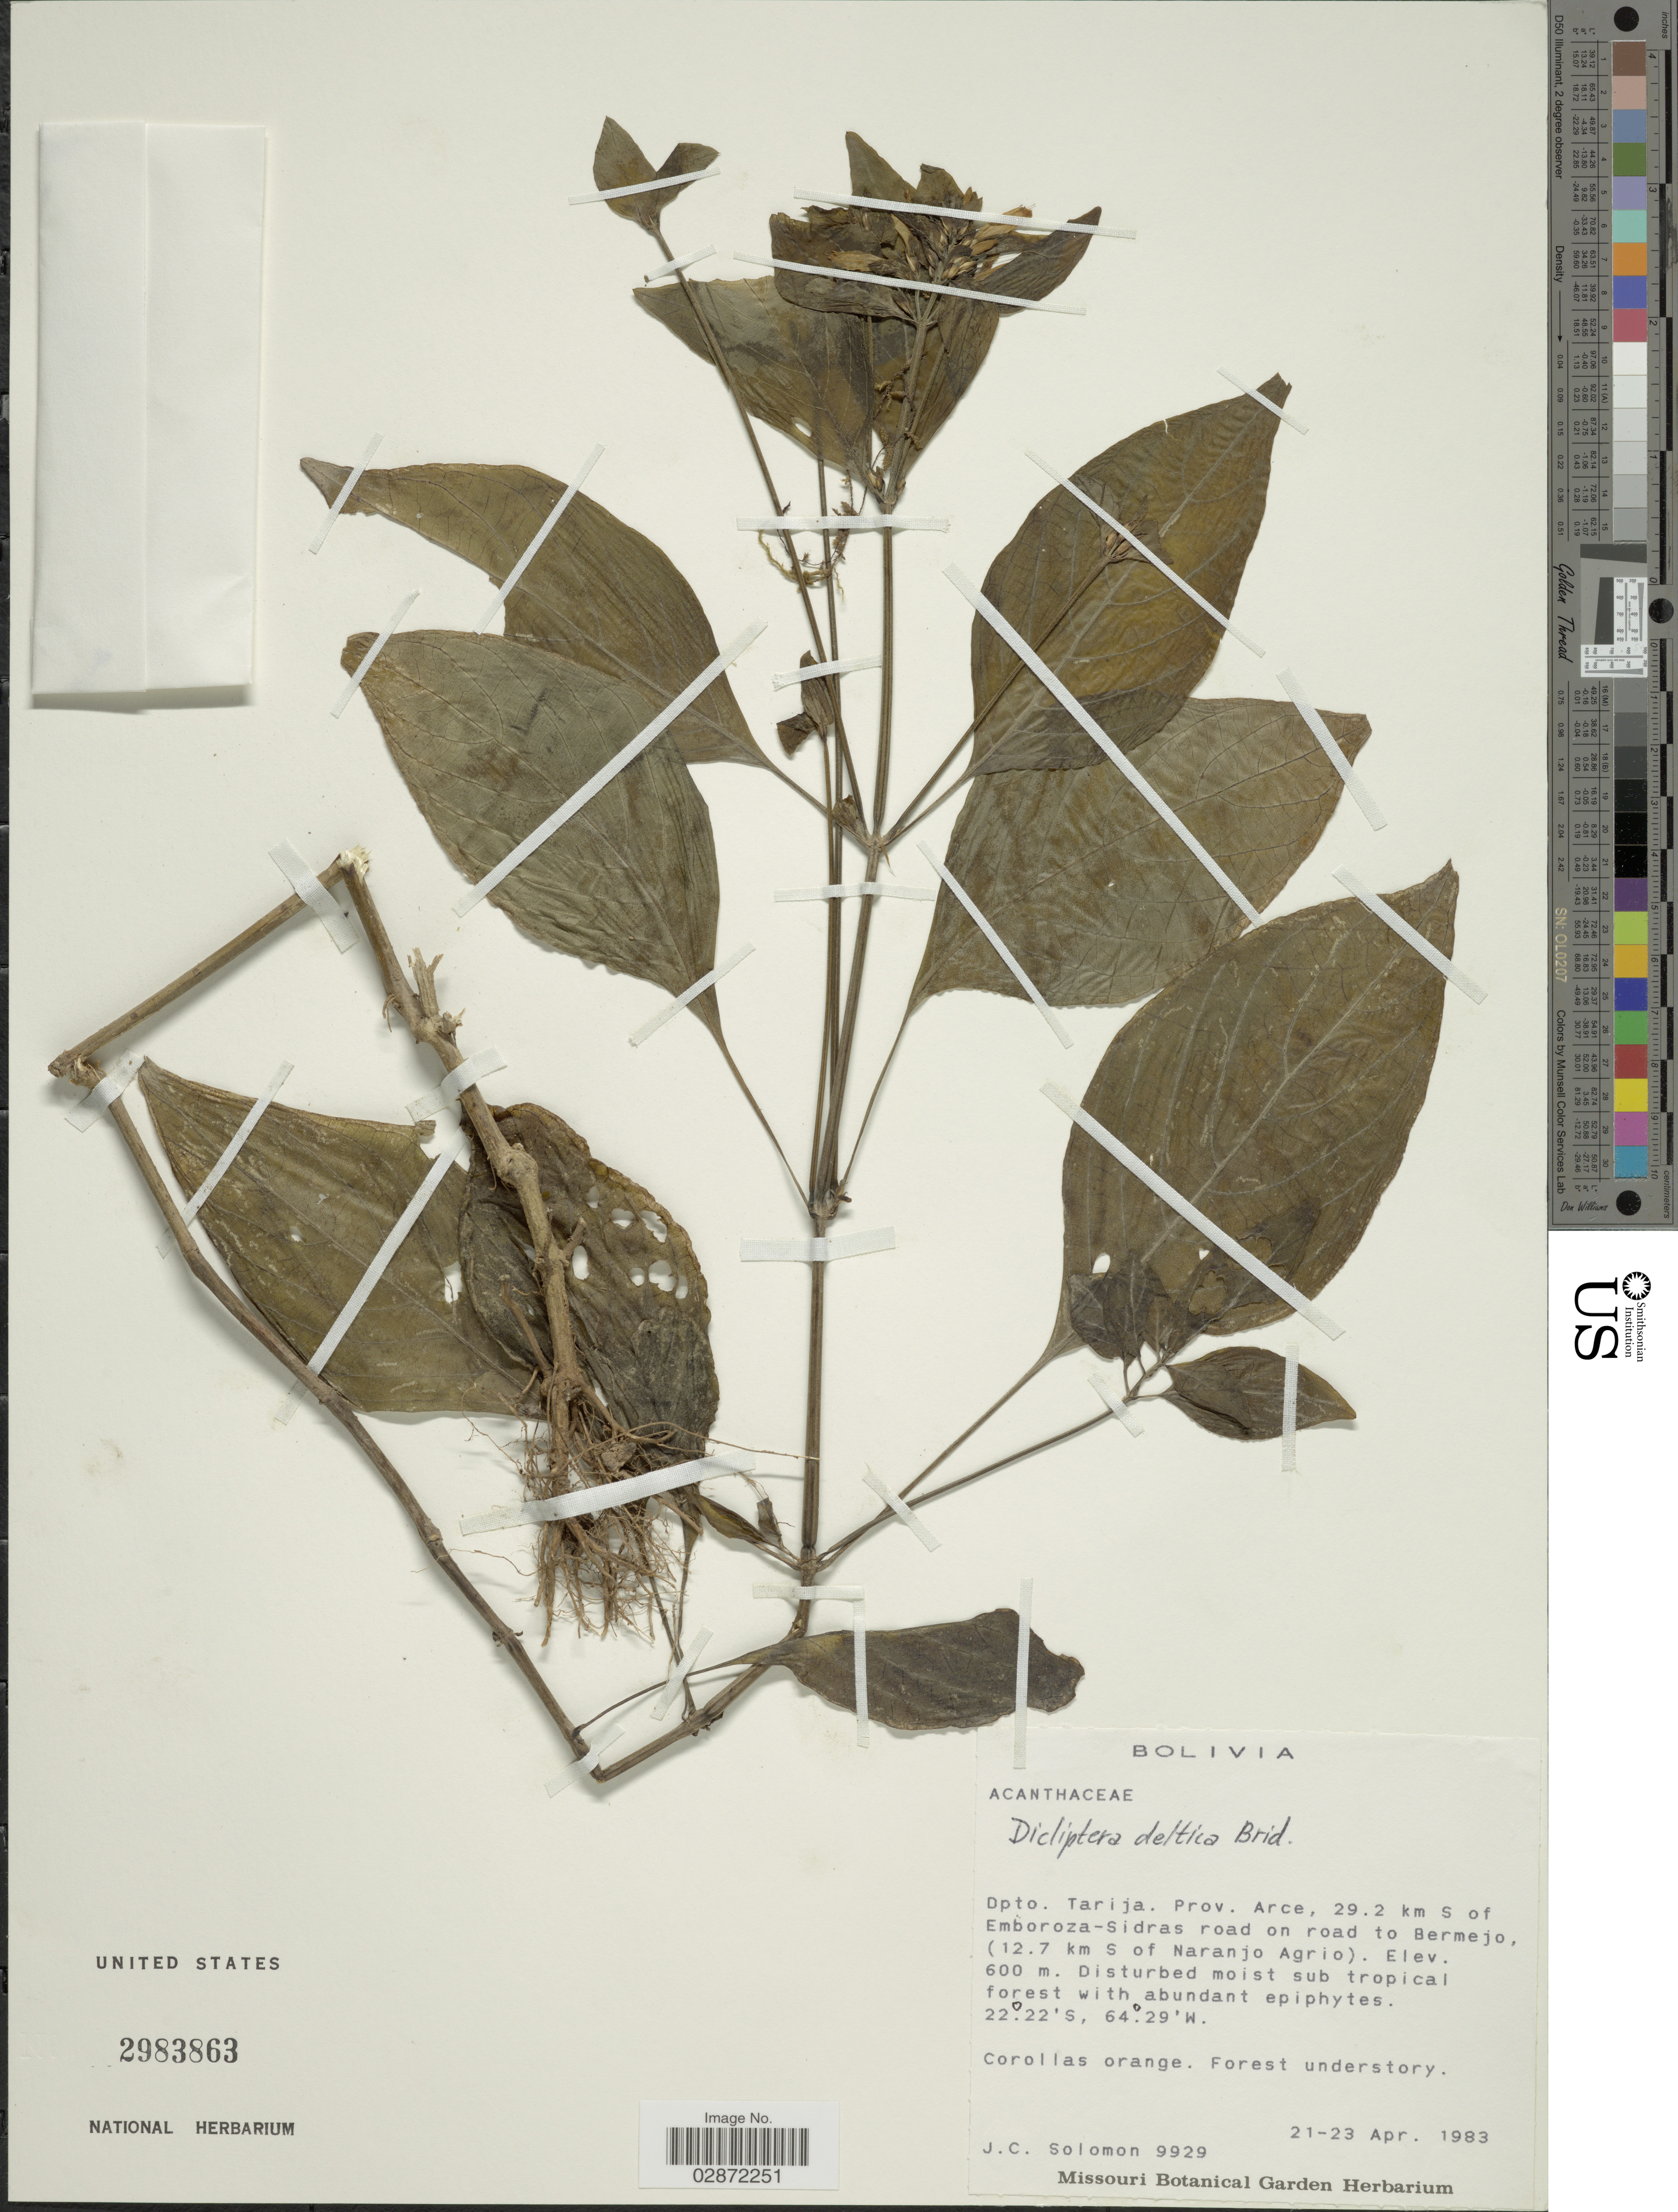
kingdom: Plantae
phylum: Tracheophyta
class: Magnoliopsida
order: Lamiales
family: Acanthaceae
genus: Dicliptera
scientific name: Dicliptera squarrosa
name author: Nees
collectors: J. C. Solomon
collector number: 9929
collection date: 1983-04-21/1983-04-23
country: Bolivia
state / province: Tarija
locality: Dpto. Tarija. Prov. Arce, 29.2 km S of Emboroza-Sidras road on road to Bermejo, (12.7 km S of Naranjo Agrio).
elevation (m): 600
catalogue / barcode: US 2983863